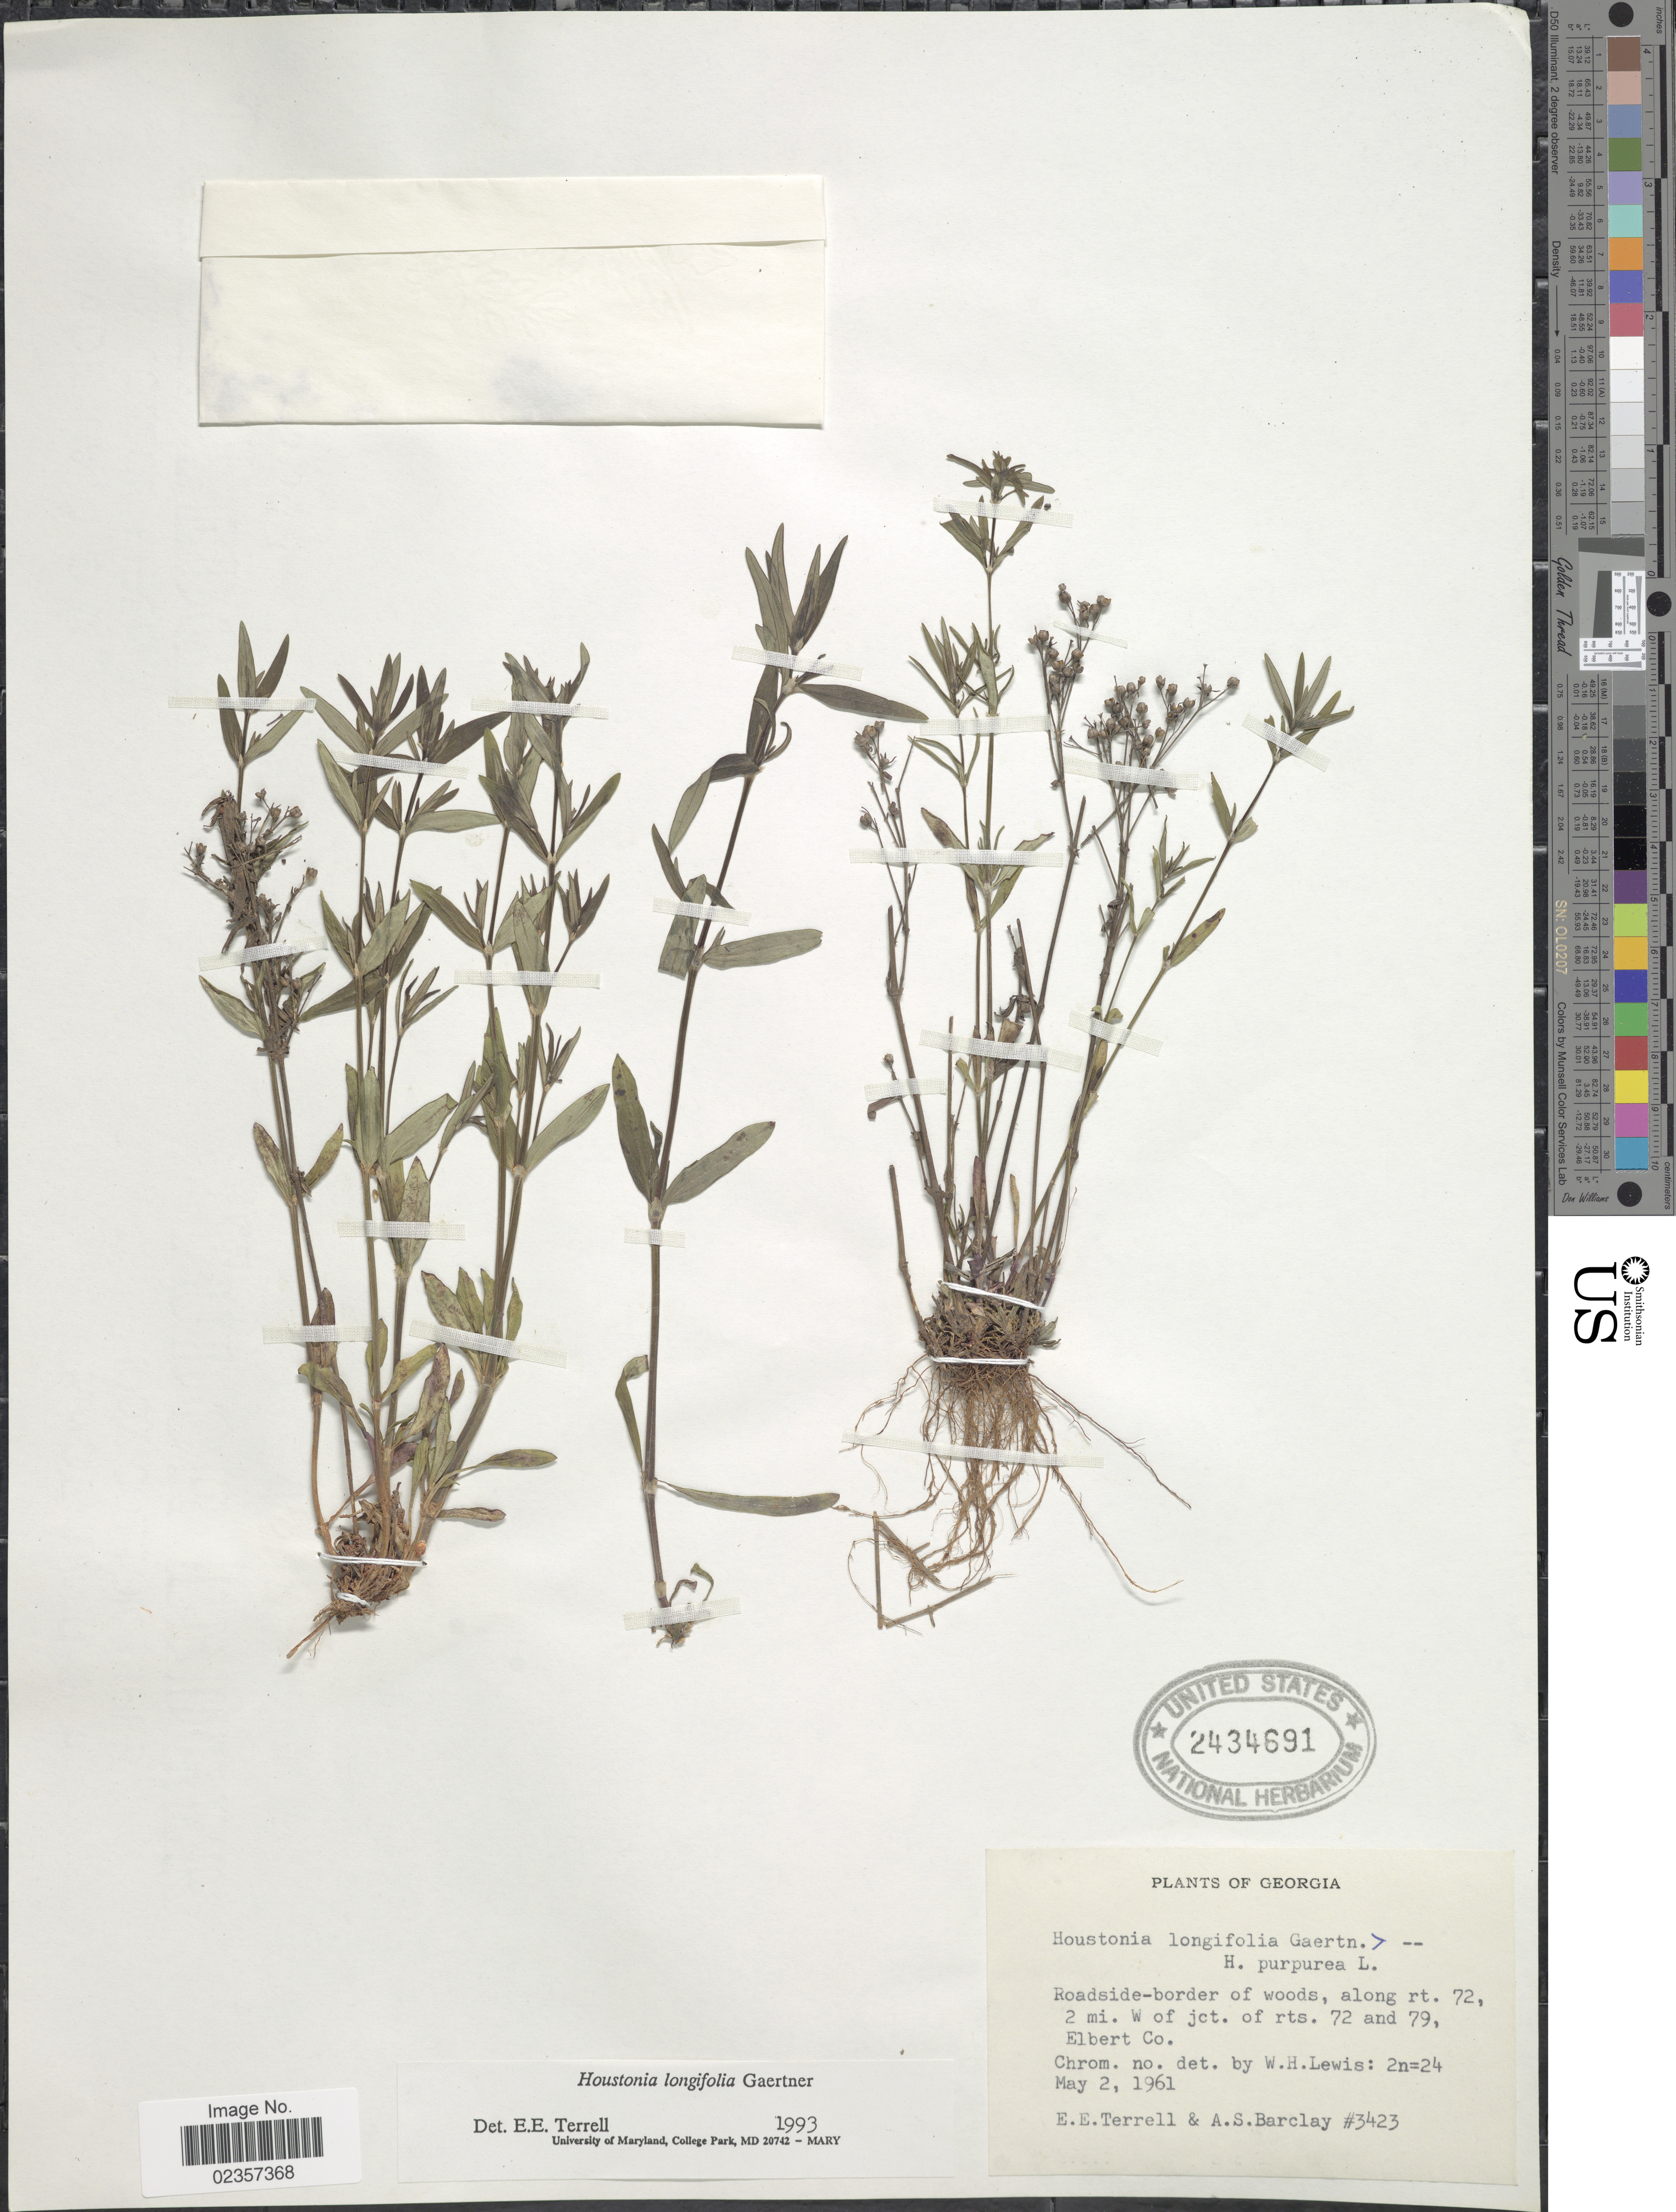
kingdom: Plantae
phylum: Tracheophyta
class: Magnoliopsida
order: Gentianales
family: Rubiaceae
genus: Houstonia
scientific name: Houstonia longifolia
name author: Gaertn.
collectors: E. E. Terrell & A. S. Barclay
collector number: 3423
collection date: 1961-05-02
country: United States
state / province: Georgia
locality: Roadside- border of woods, along rt. 72, 2 mi. W of jct. of rts. 72 and 79, Elbert Co.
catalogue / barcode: US 2434691